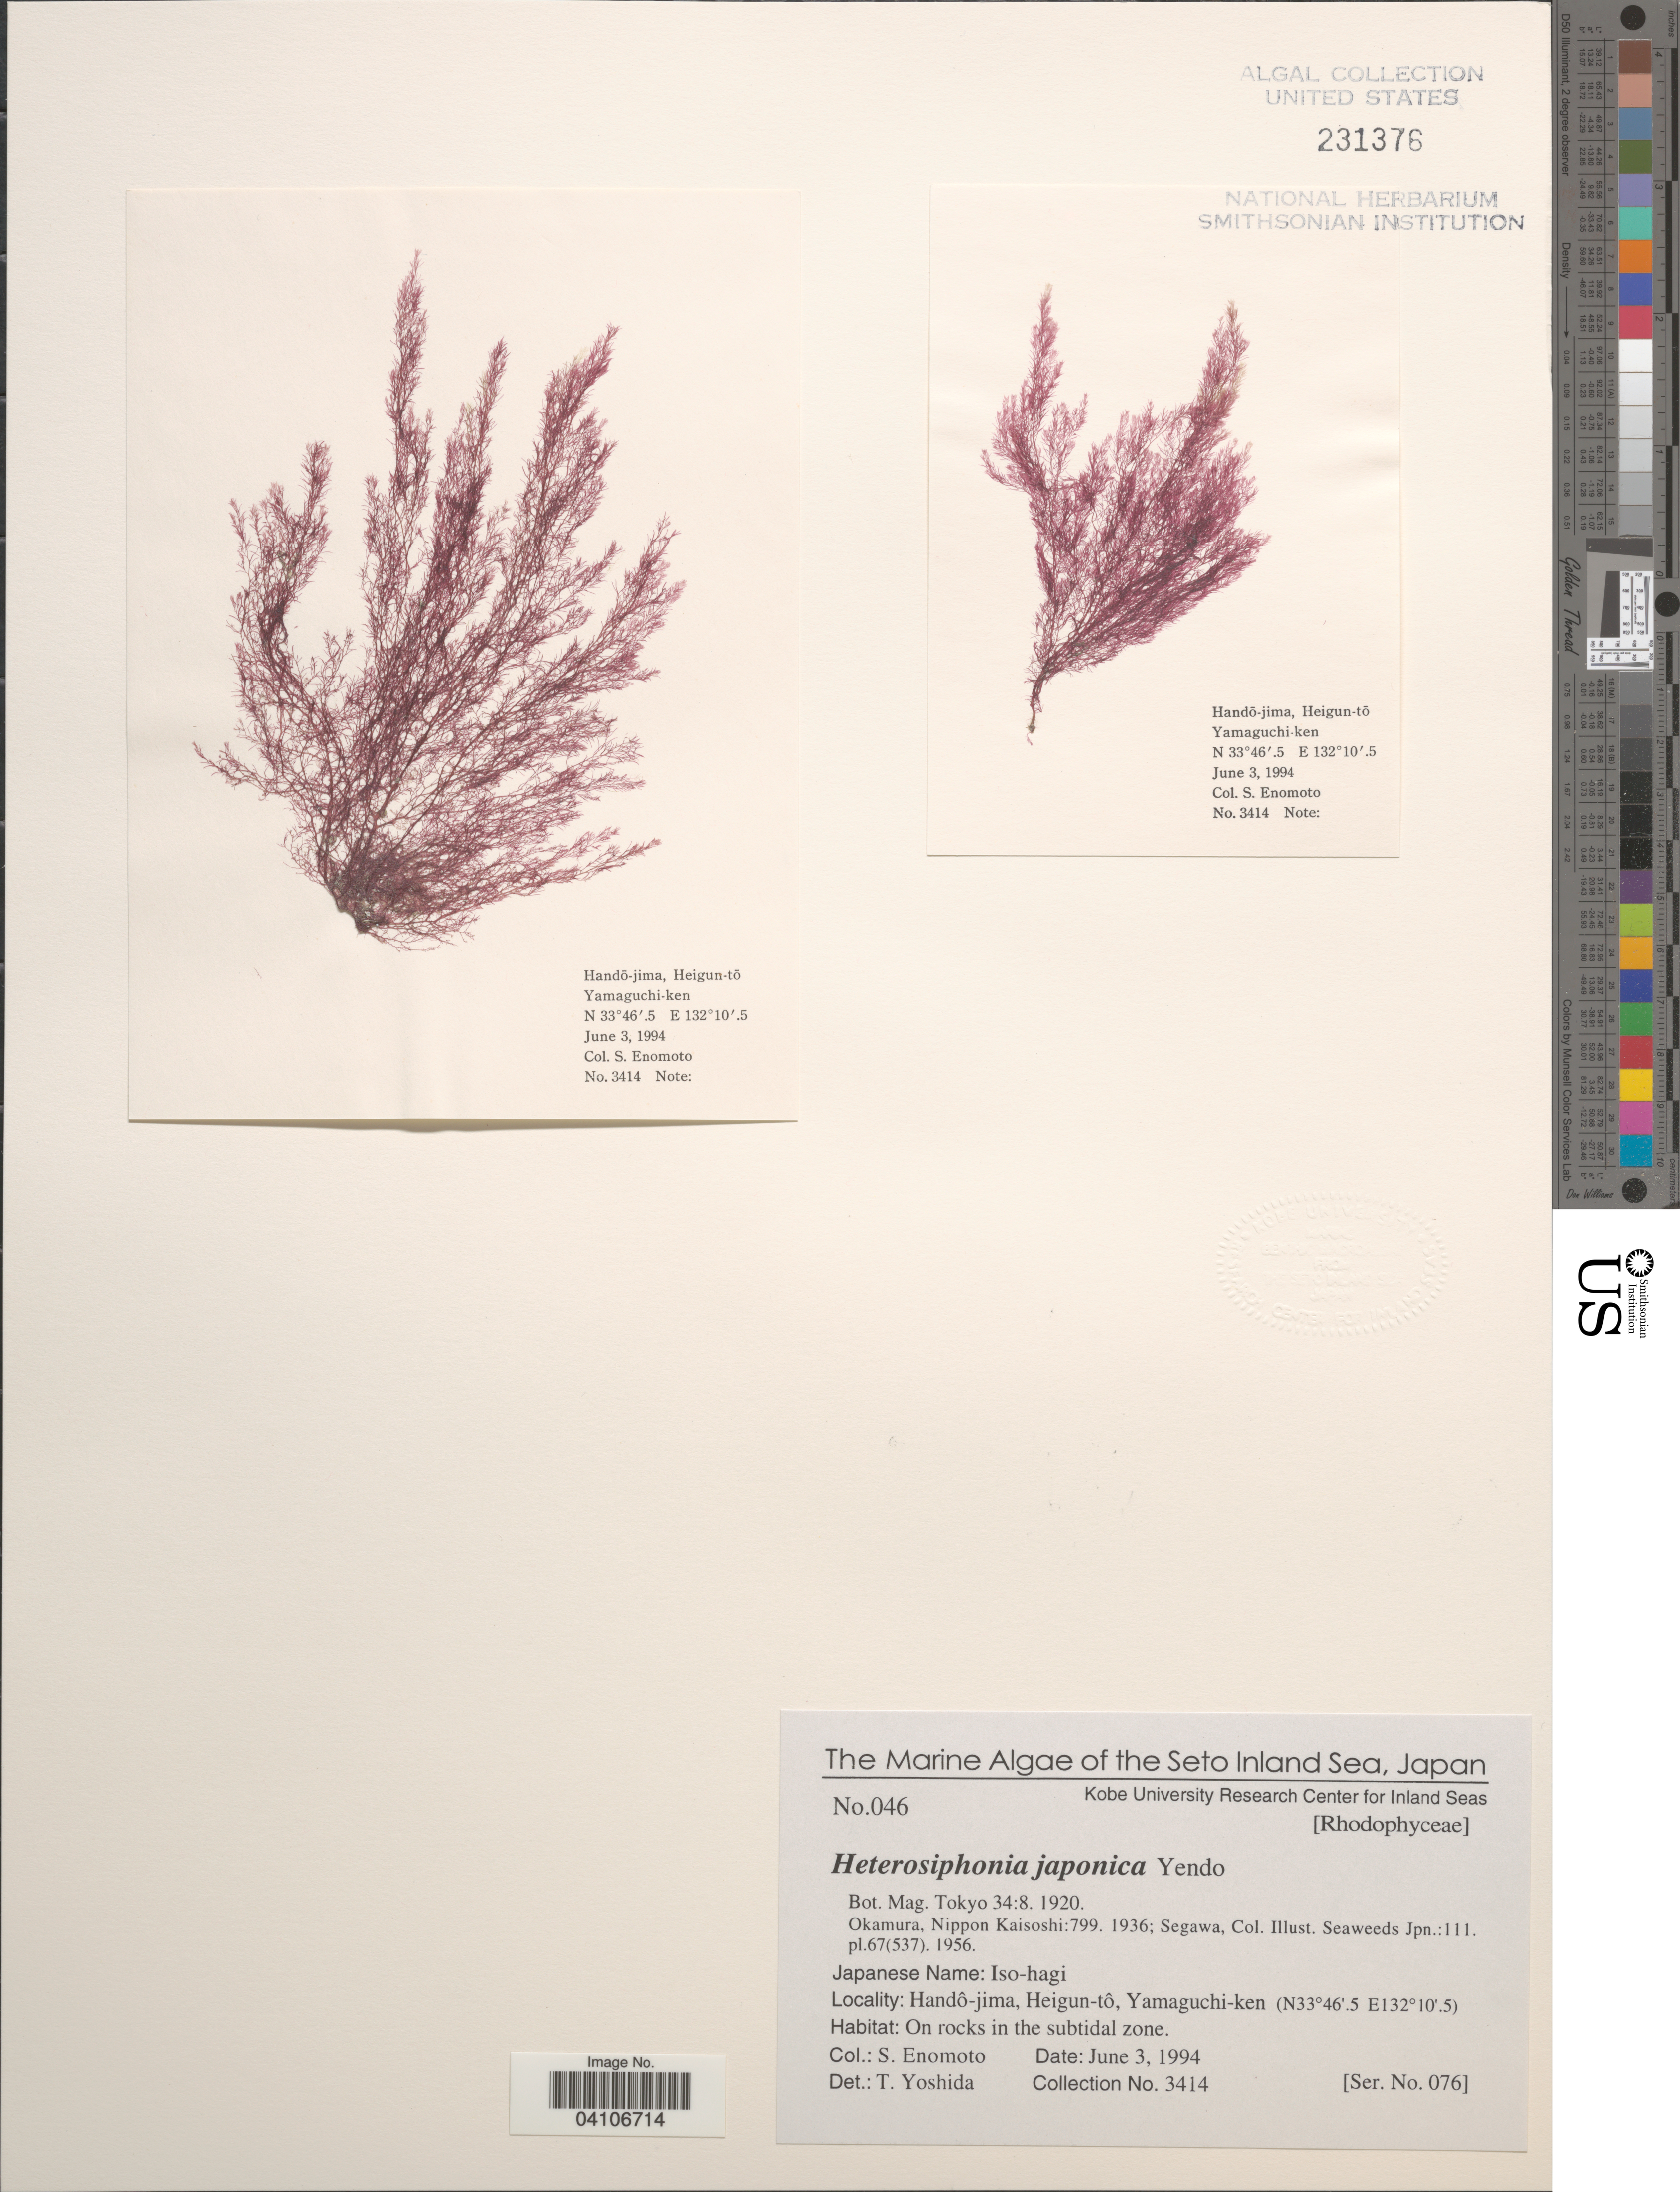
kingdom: Plantae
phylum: Rhodophyta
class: Florideophyceae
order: Ceramiales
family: Dasyaceae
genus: Dasysiphonia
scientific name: Dasysiphonia japonica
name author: (Yendo) H.-S. Kim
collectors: S. Enomoto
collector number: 3414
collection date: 1994-06-03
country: Japan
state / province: Yamaguti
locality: The Seto Inland Sea. Handô-jima, Heigun-tô, Yamaguchi-ken.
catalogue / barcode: US 231376